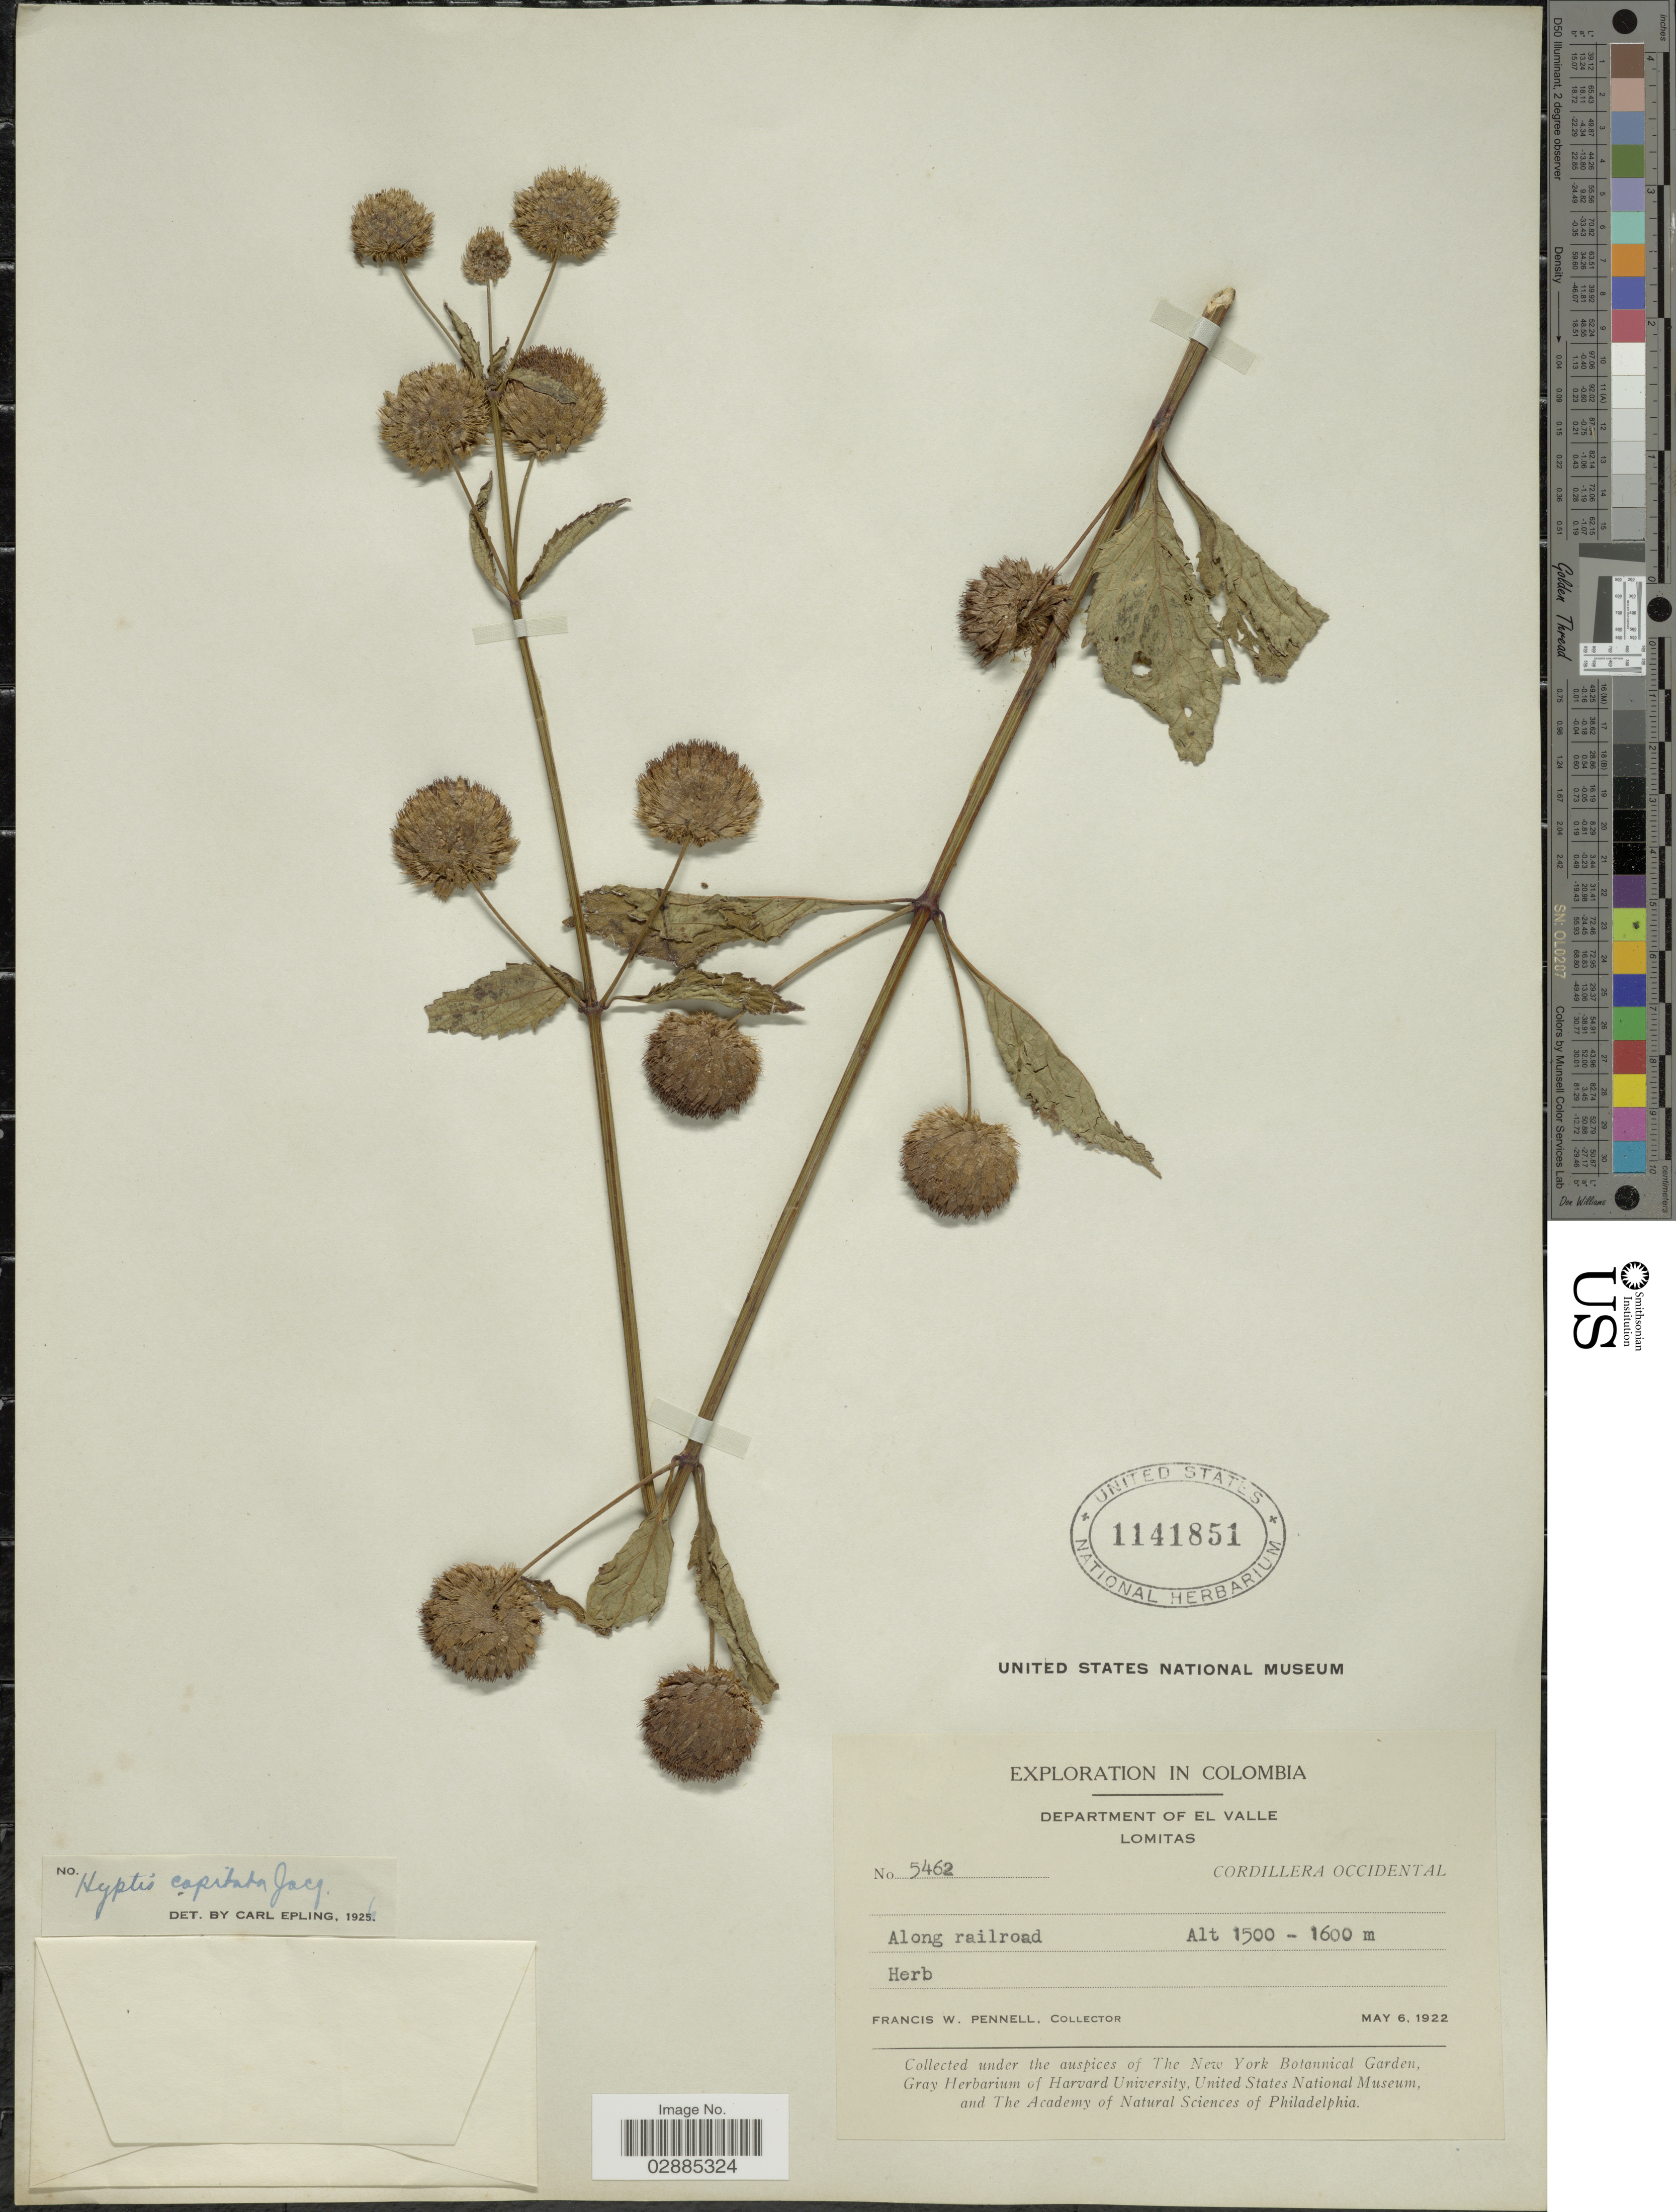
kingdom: Plantae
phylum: Tracheophyta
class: Magnoliopsida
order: Lamiales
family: Lamiaceae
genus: Hyptis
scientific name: Hyptis capitata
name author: Jacq.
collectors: F. W. Pennell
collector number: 5462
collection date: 1922-05-06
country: Colombia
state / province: Valle del Cauca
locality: Department of El Valle. Lomitas. Cordillera Occidental. Along railroad.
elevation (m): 1500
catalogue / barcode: US 1141851